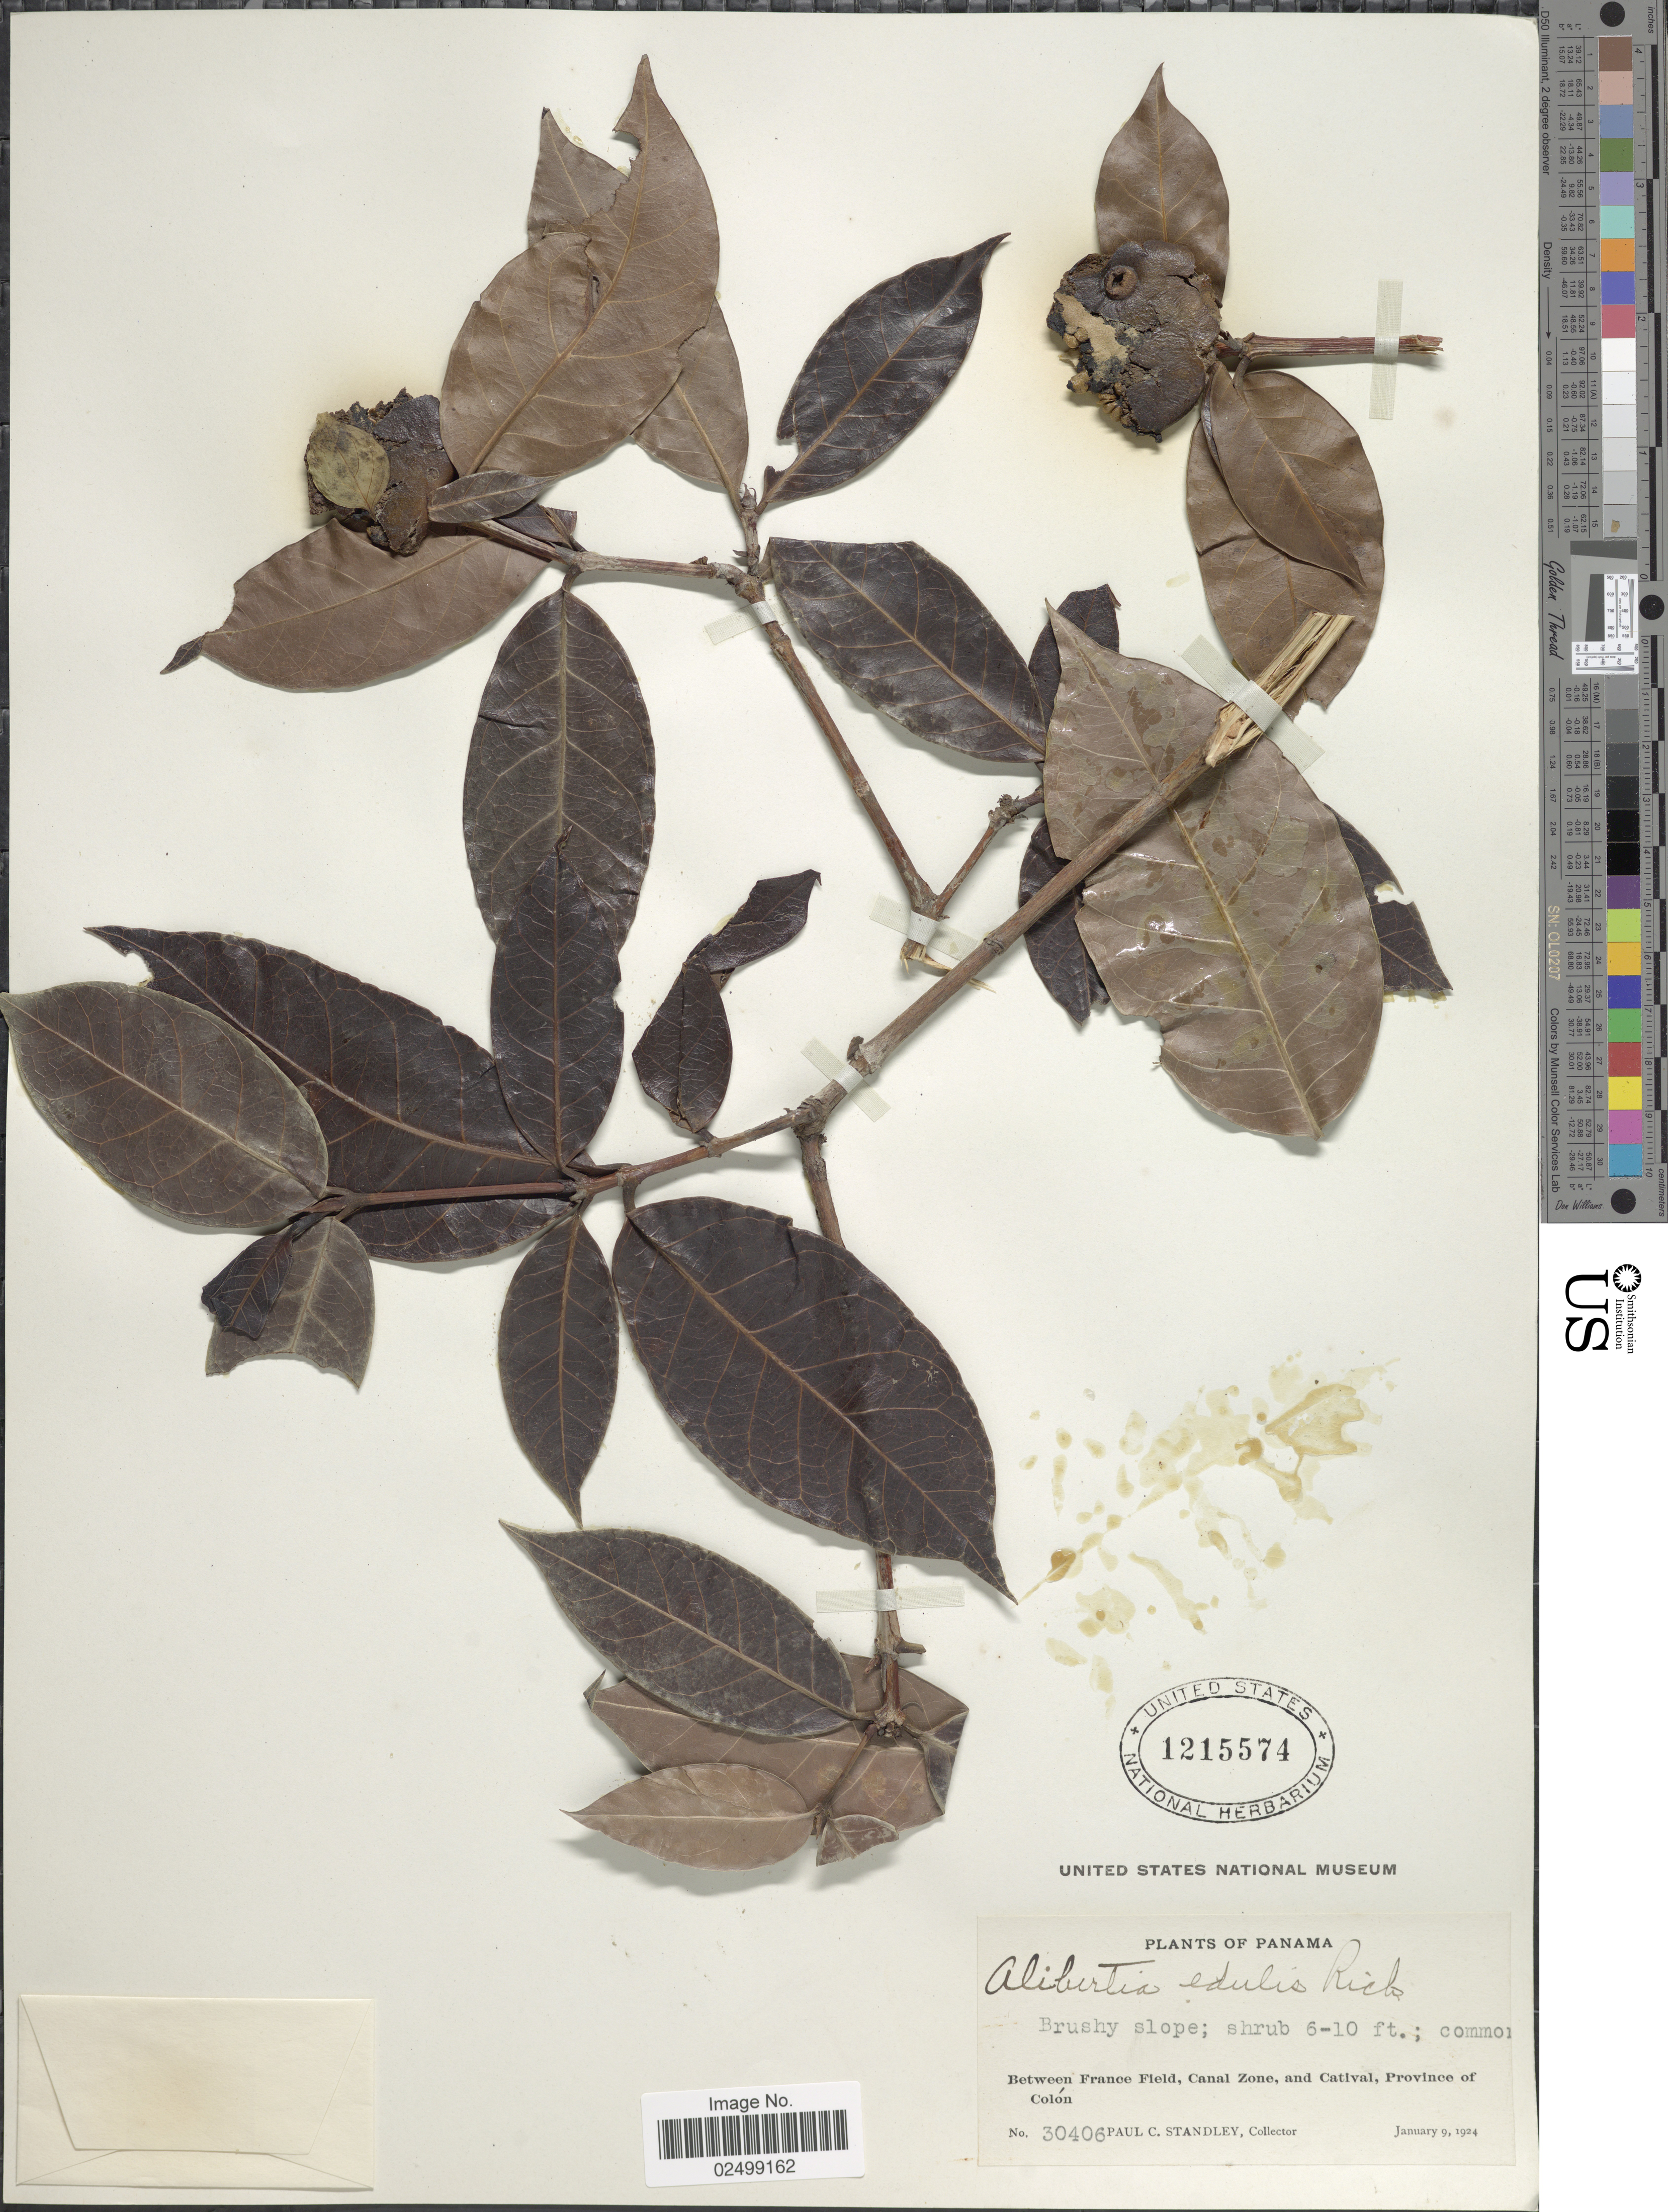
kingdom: Plantae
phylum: Tracheophyta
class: Magnoliopsida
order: Gentianales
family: Rubiaceae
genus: Alibertia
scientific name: Alibertia edulis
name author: (Rich.) A. Rich. ex DC.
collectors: P. C. Standley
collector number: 30406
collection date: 1924-01-09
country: Panama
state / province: Colón / Panamá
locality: Between France Field, Canal Zone, and Catival, Province of Colon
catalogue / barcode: US 1215574